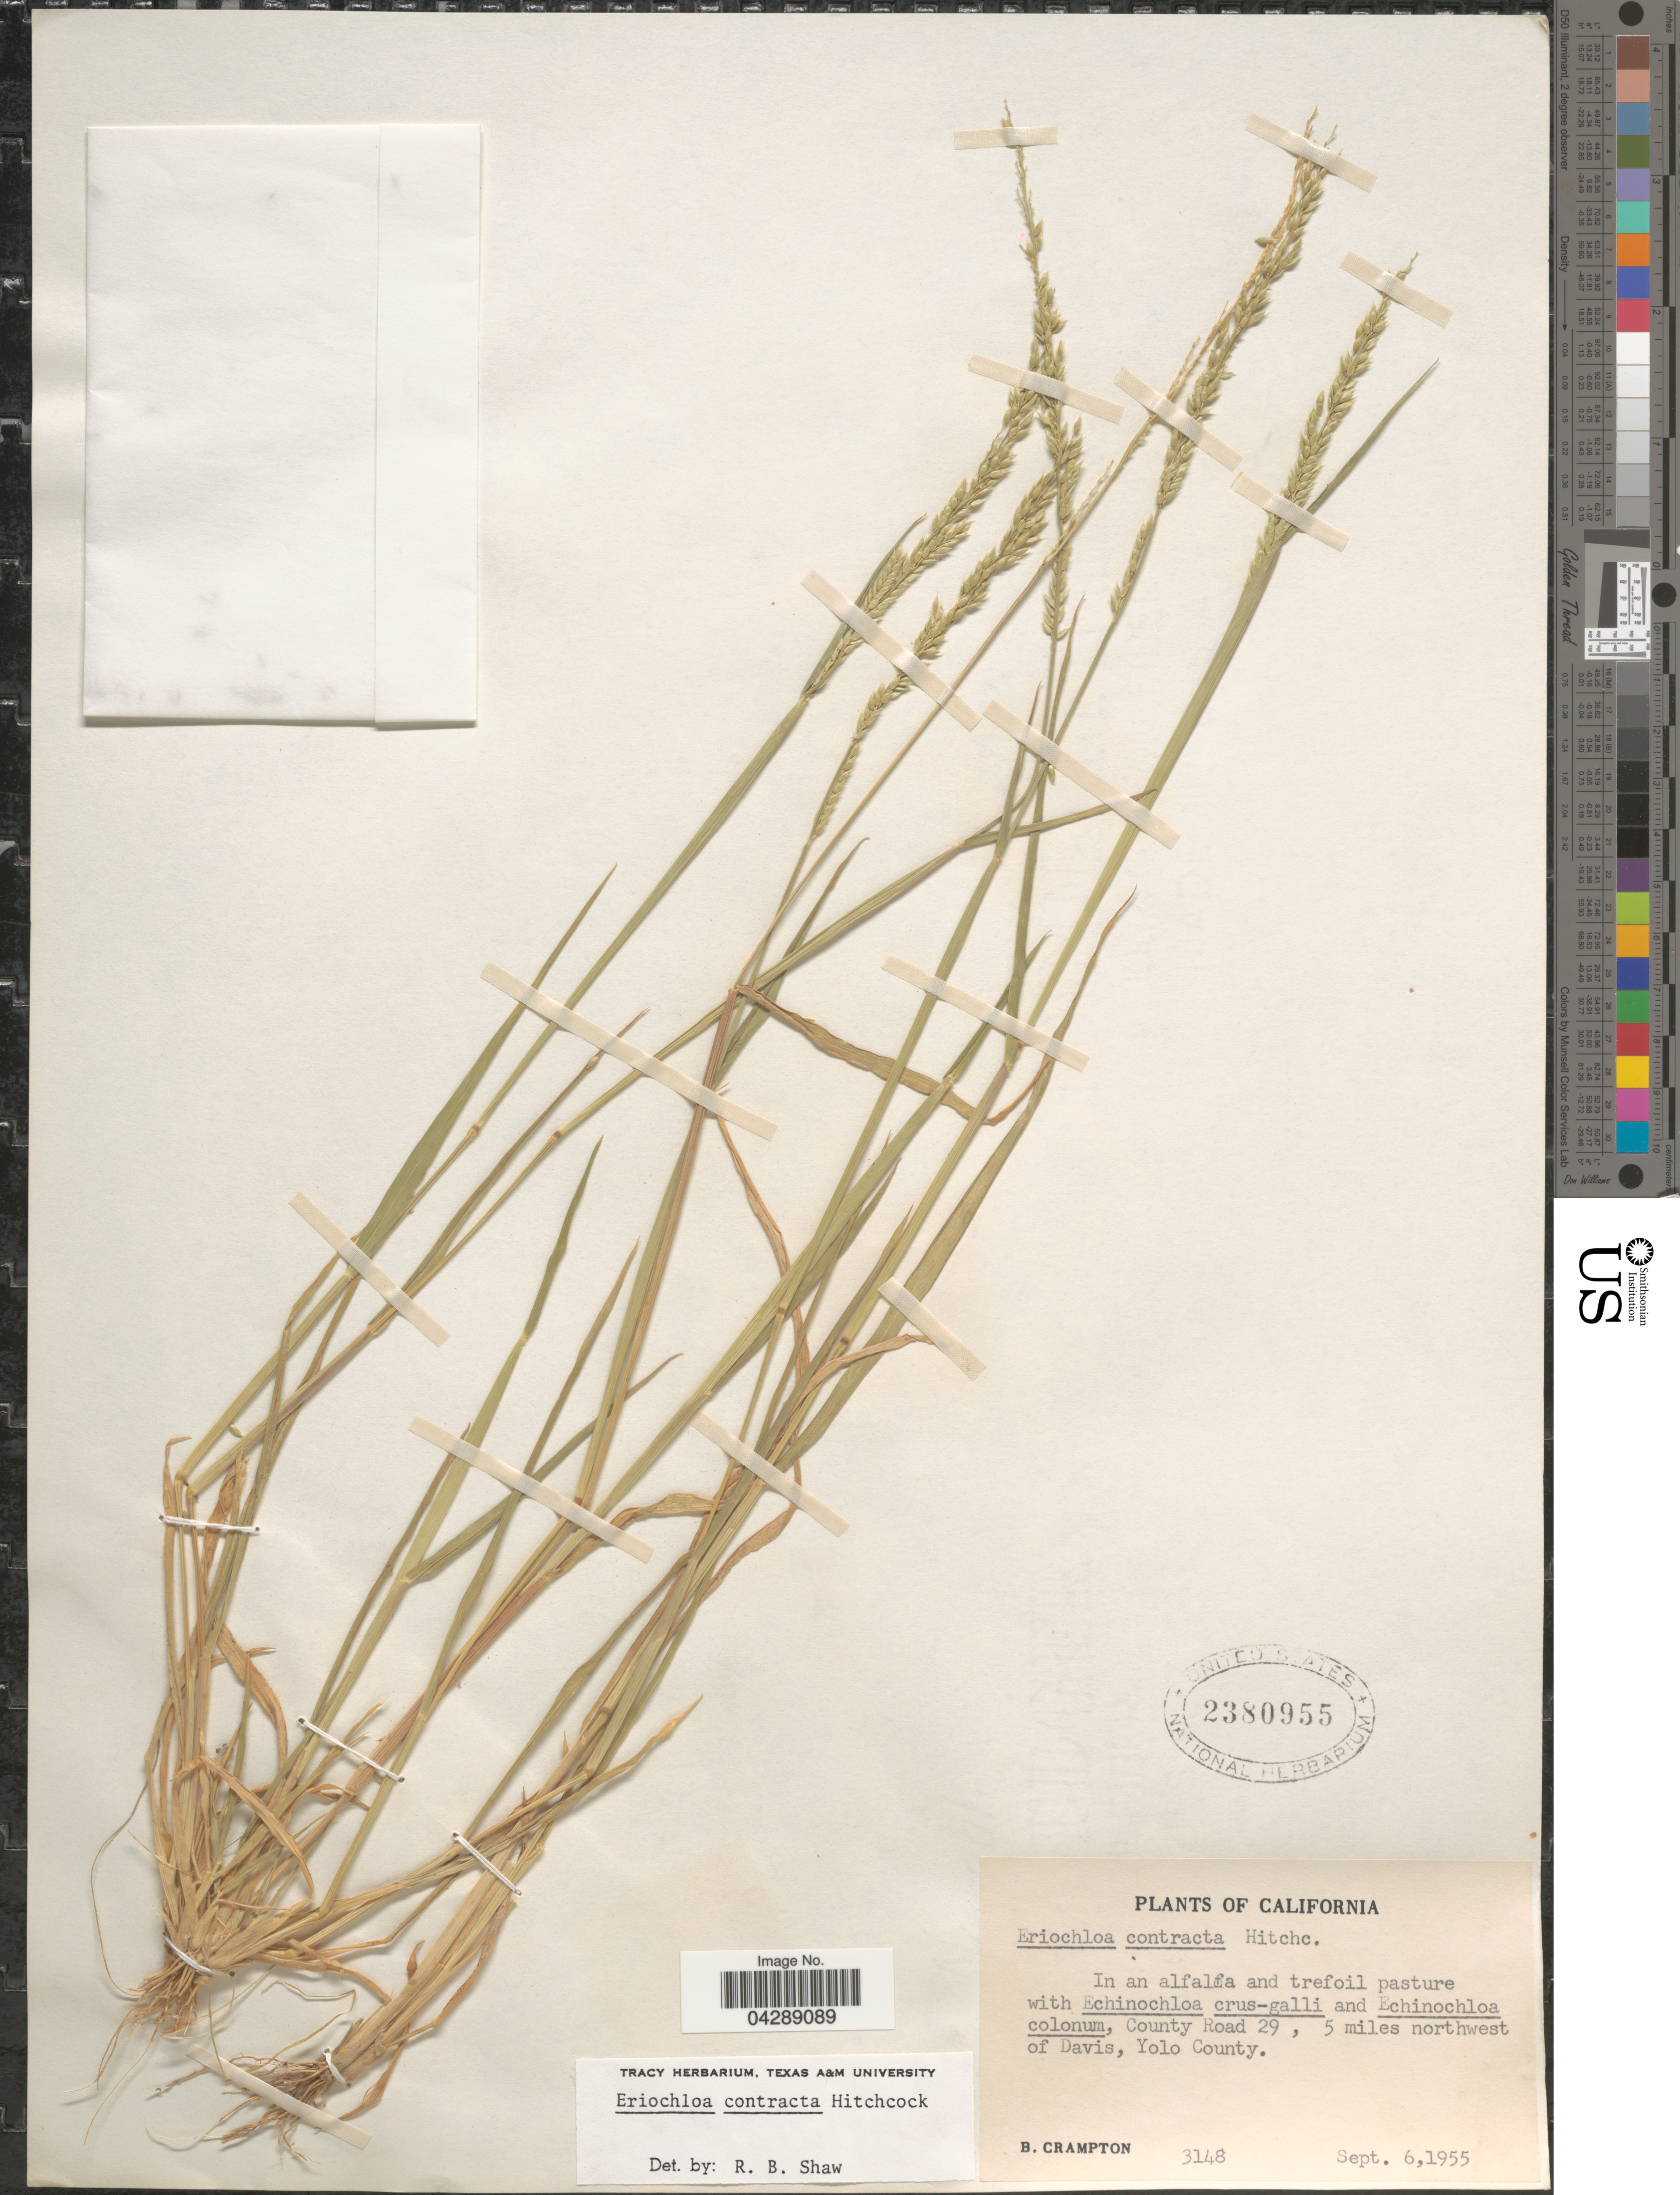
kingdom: Plantae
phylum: Tracheophyta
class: Liliopsida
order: Poales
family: Poaceae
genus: Eriochloa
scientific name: Eriochloa contracta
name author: Hitchc.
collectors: B. Crampton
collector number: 3148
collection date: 1955-09-06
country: United States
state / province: California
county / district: Yolo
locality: County Road 29, 5 miles northwest of Davis, Yolo County.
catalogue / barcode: US 2380955